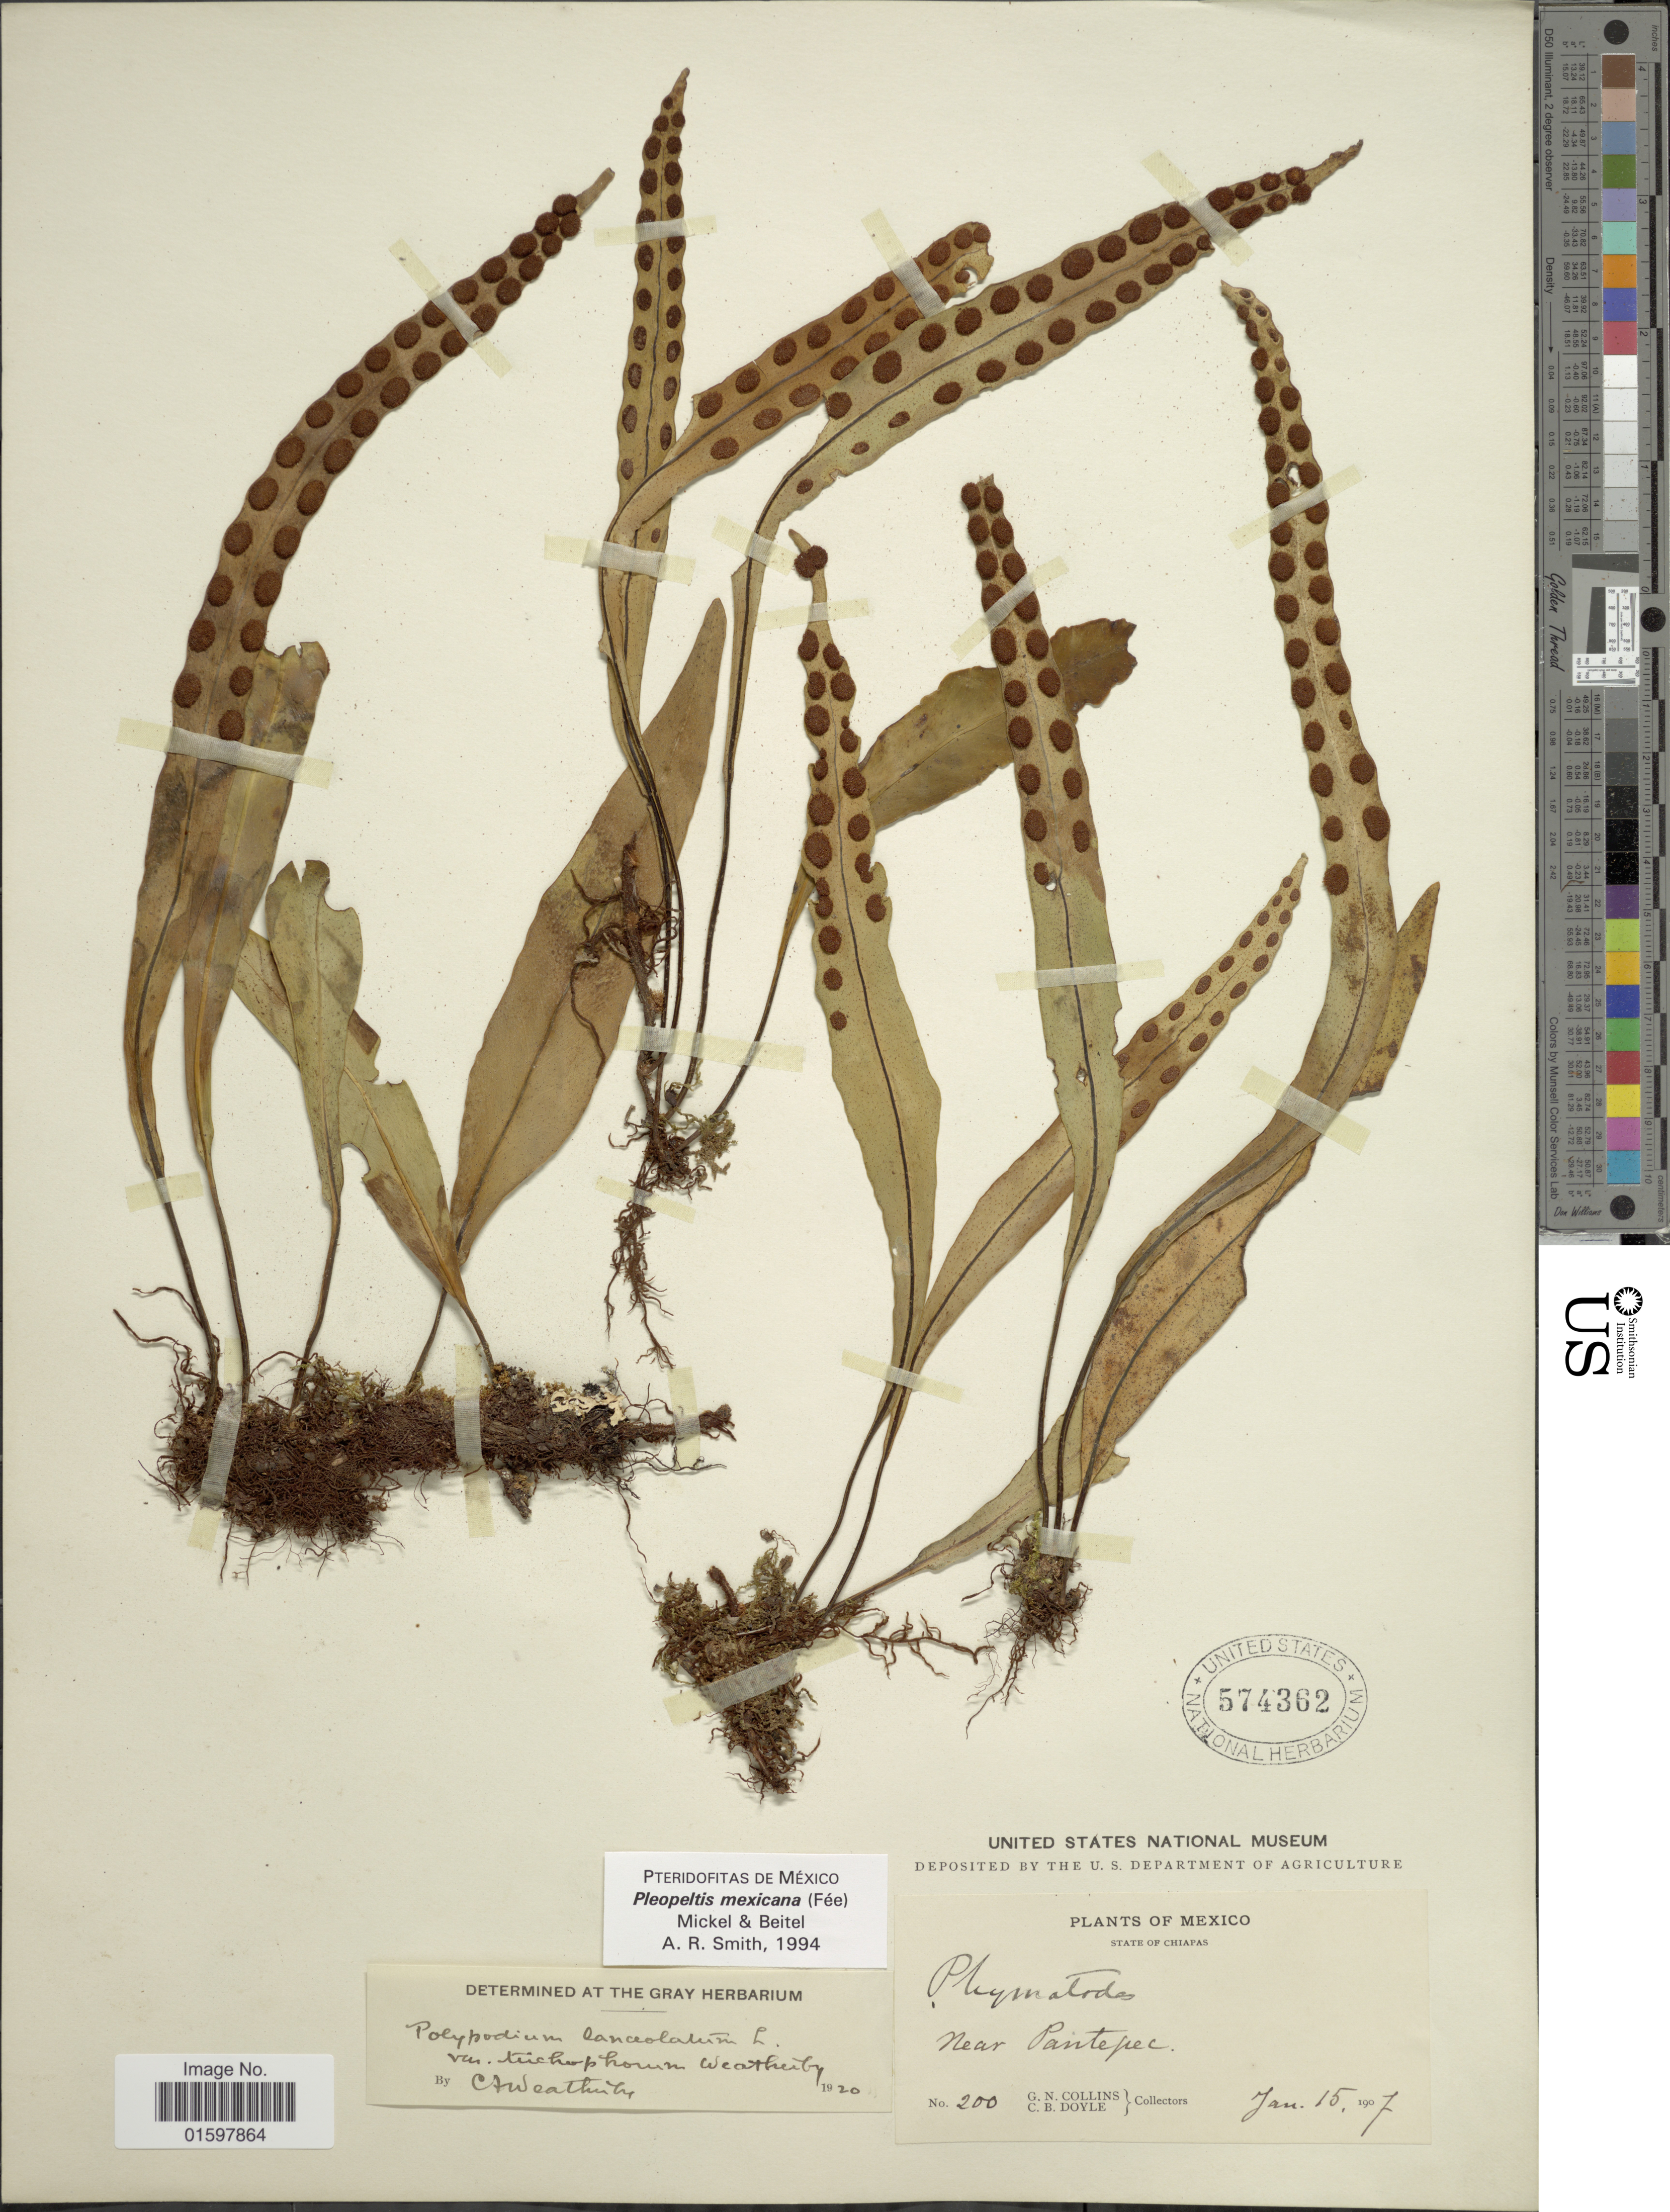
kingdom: Plantae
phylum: Tracheophyta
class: Polypodiopsida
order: Polypodiales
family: Polypodiaceae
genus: Pleopeltis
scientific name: Pleopeltis mexicana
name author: (Fée) Mickel & Beitel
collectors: G. Collins & C. Doyle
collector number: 200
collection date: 1907-01-15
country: Mexico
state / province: Chiapas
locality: Near Pantepec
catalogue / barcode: US 574362